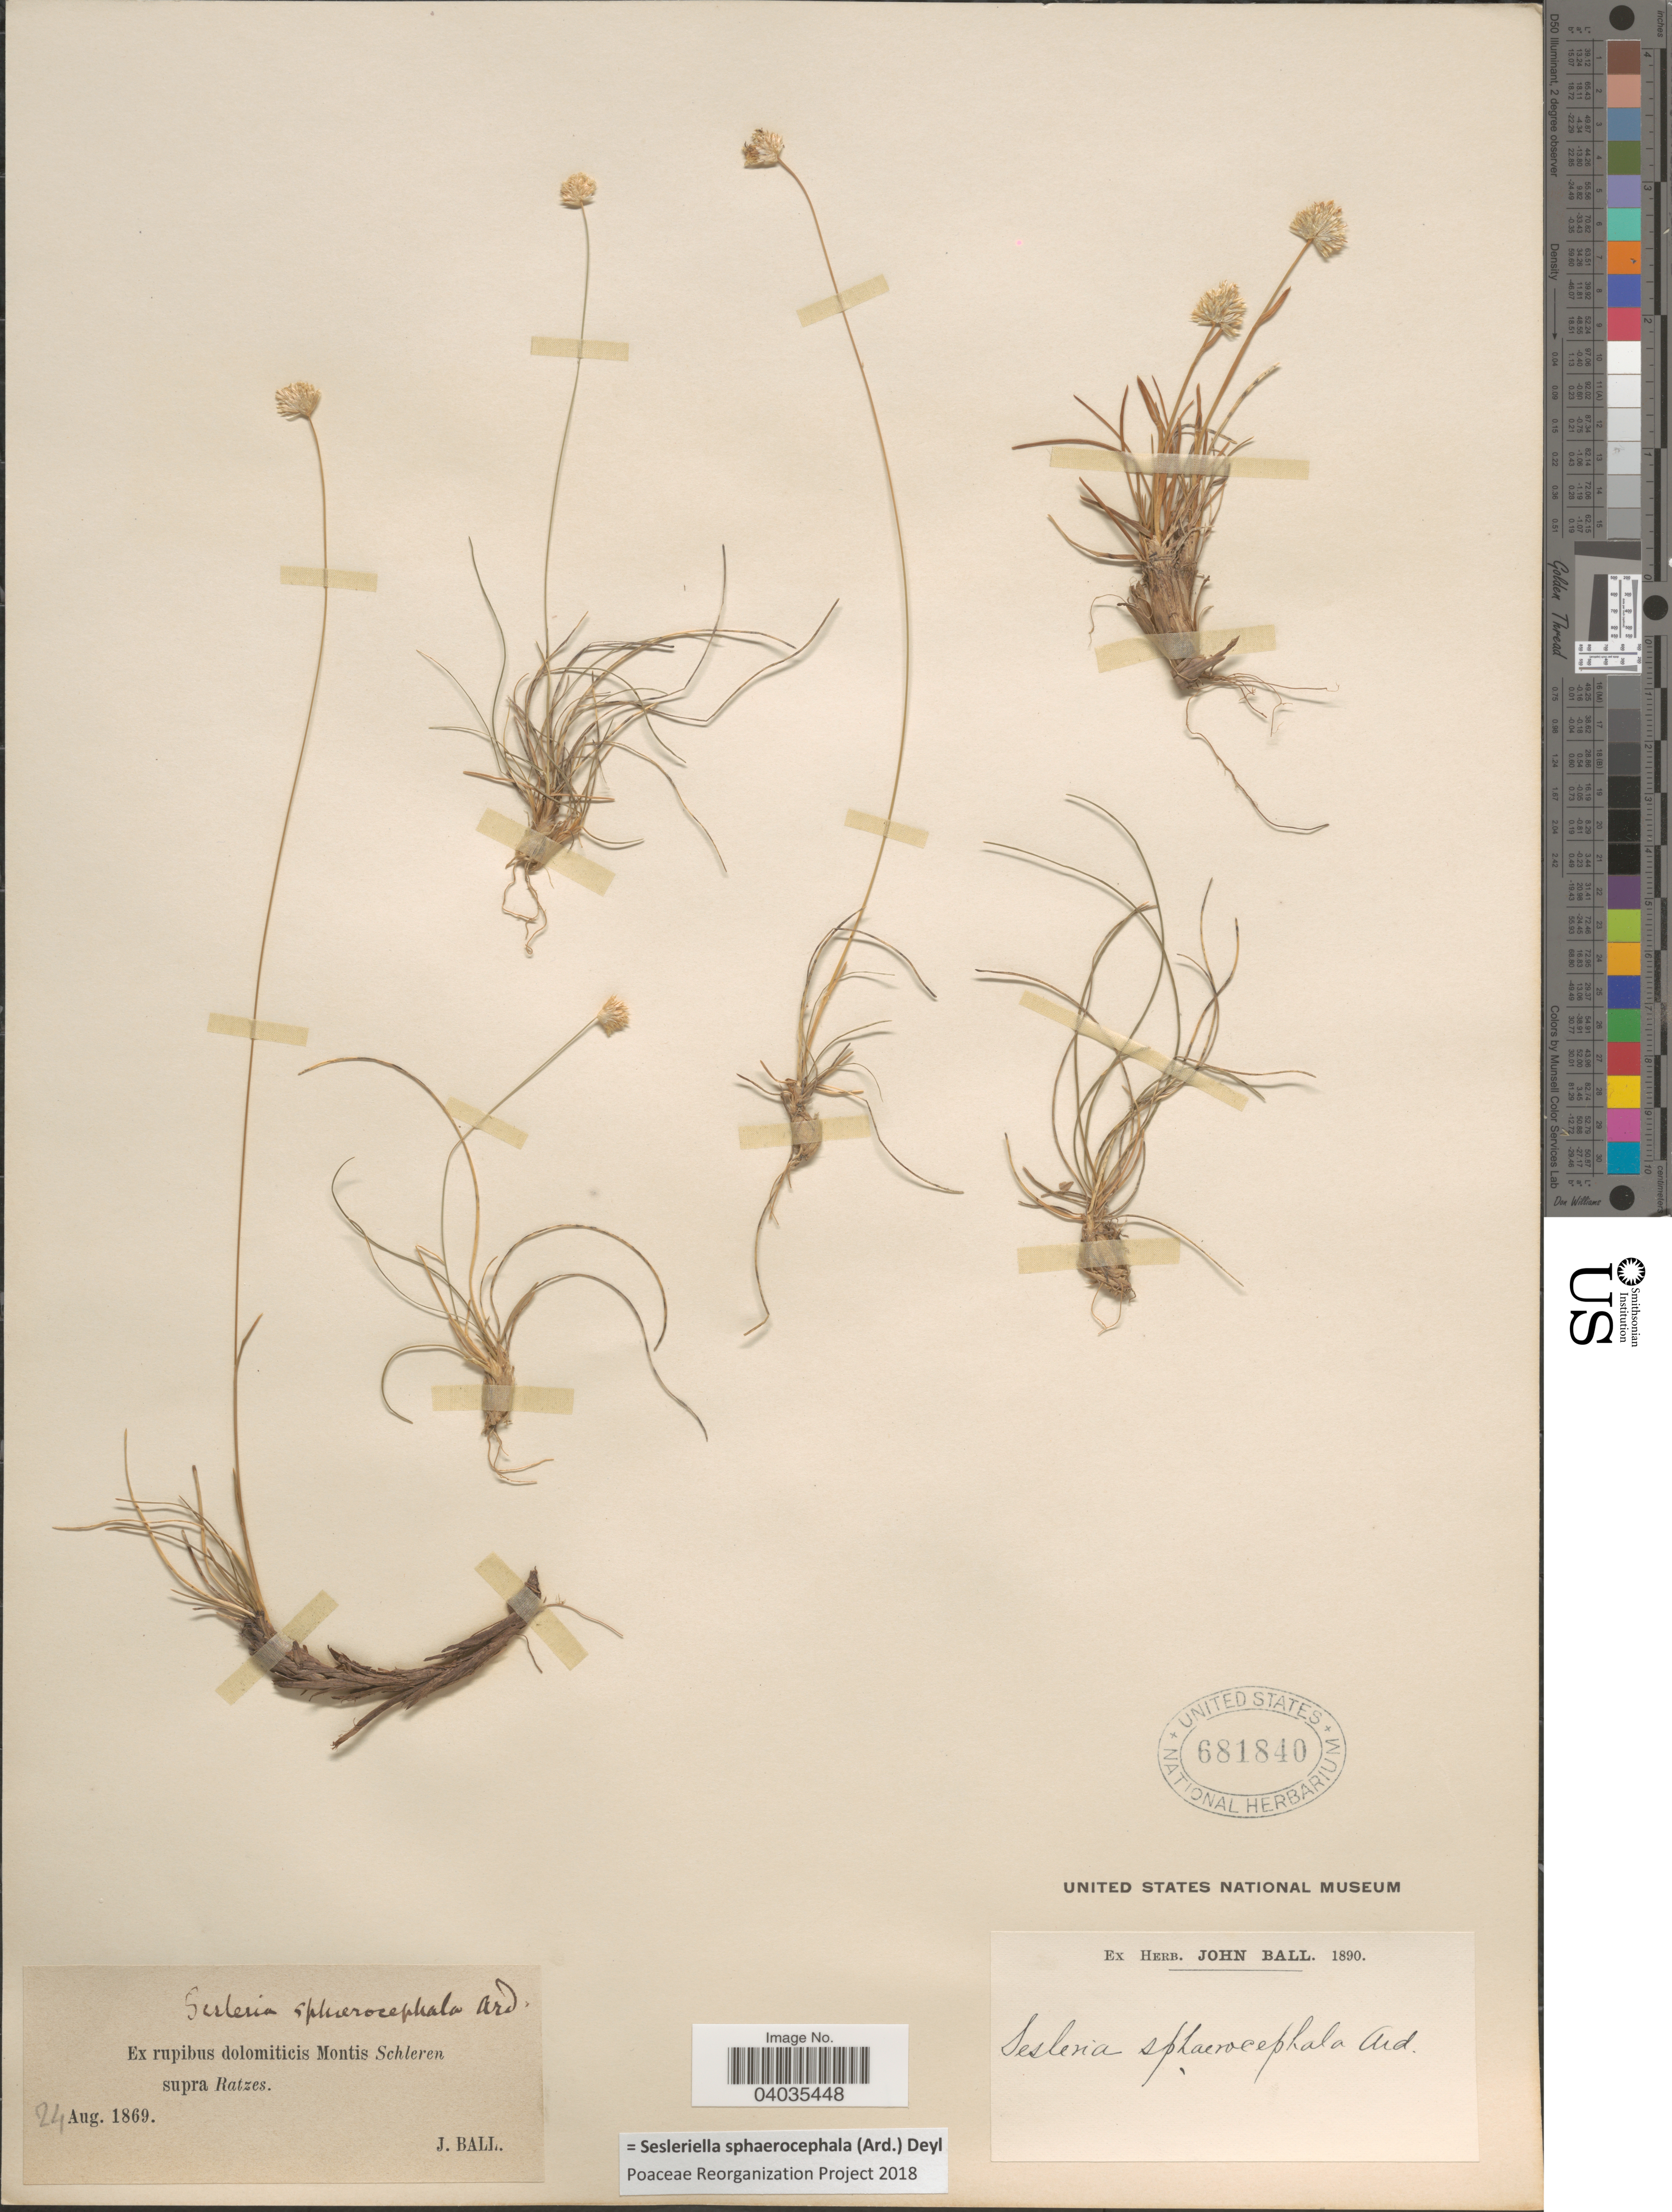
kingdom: Plantae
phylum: Tracheophyta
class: Liliopsida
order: Poales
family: Poaceae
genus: Sesleriella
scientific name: Sesleriella sphaerocephala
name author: (Ard.) Deyl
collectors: J. Ball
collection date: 1869-08-24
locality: Ex rupibus dolomiticis Montis Schleren supra Ratzes.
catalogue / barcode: US 681840